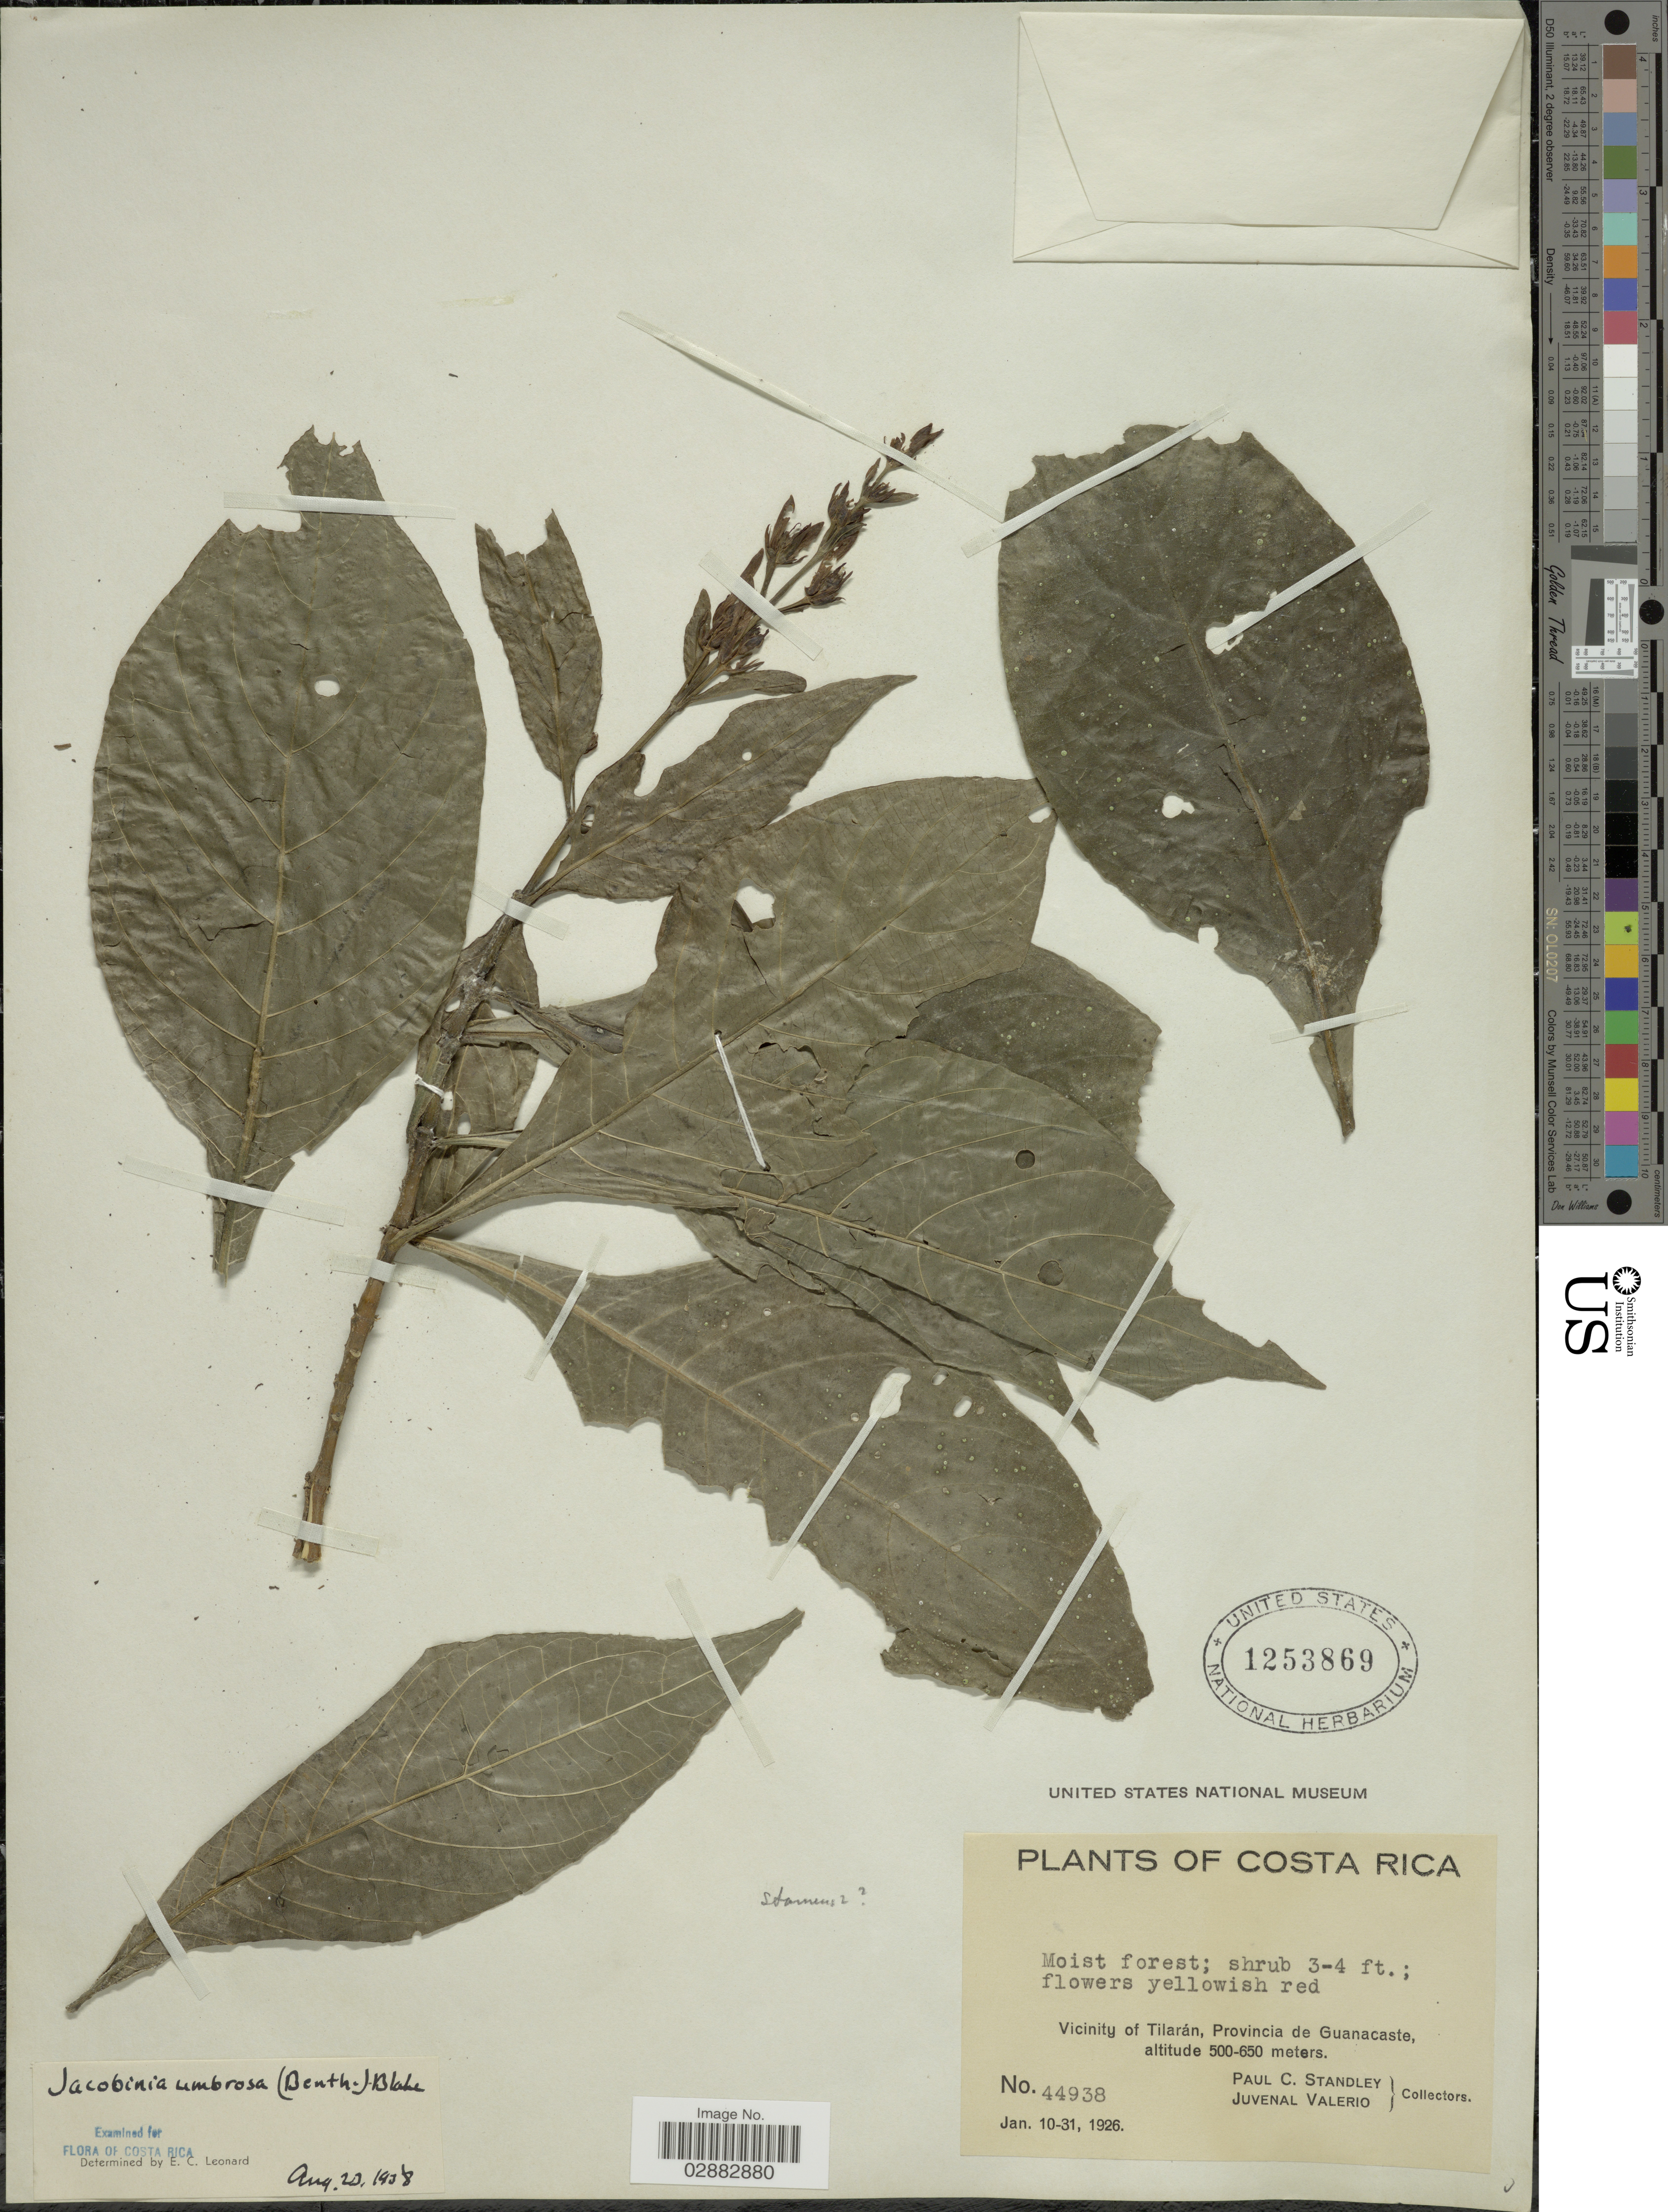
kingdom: Plantae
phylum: Tracheophyta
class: Magnoliopsida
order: Lamiales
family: Acanthaceae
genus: Jacobinia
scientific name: Jacobinia umbrosa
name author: (Benth.) S.F. Blake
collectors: P. C. Standley & J. Valerio R.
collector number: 44938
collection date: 1926-01-10/1926-01-31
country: Costa Rica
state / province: Guanacaste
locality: Vicinity of Tilarán, Provincia de Guanacaste.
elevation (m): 500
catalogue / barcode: US 1253869